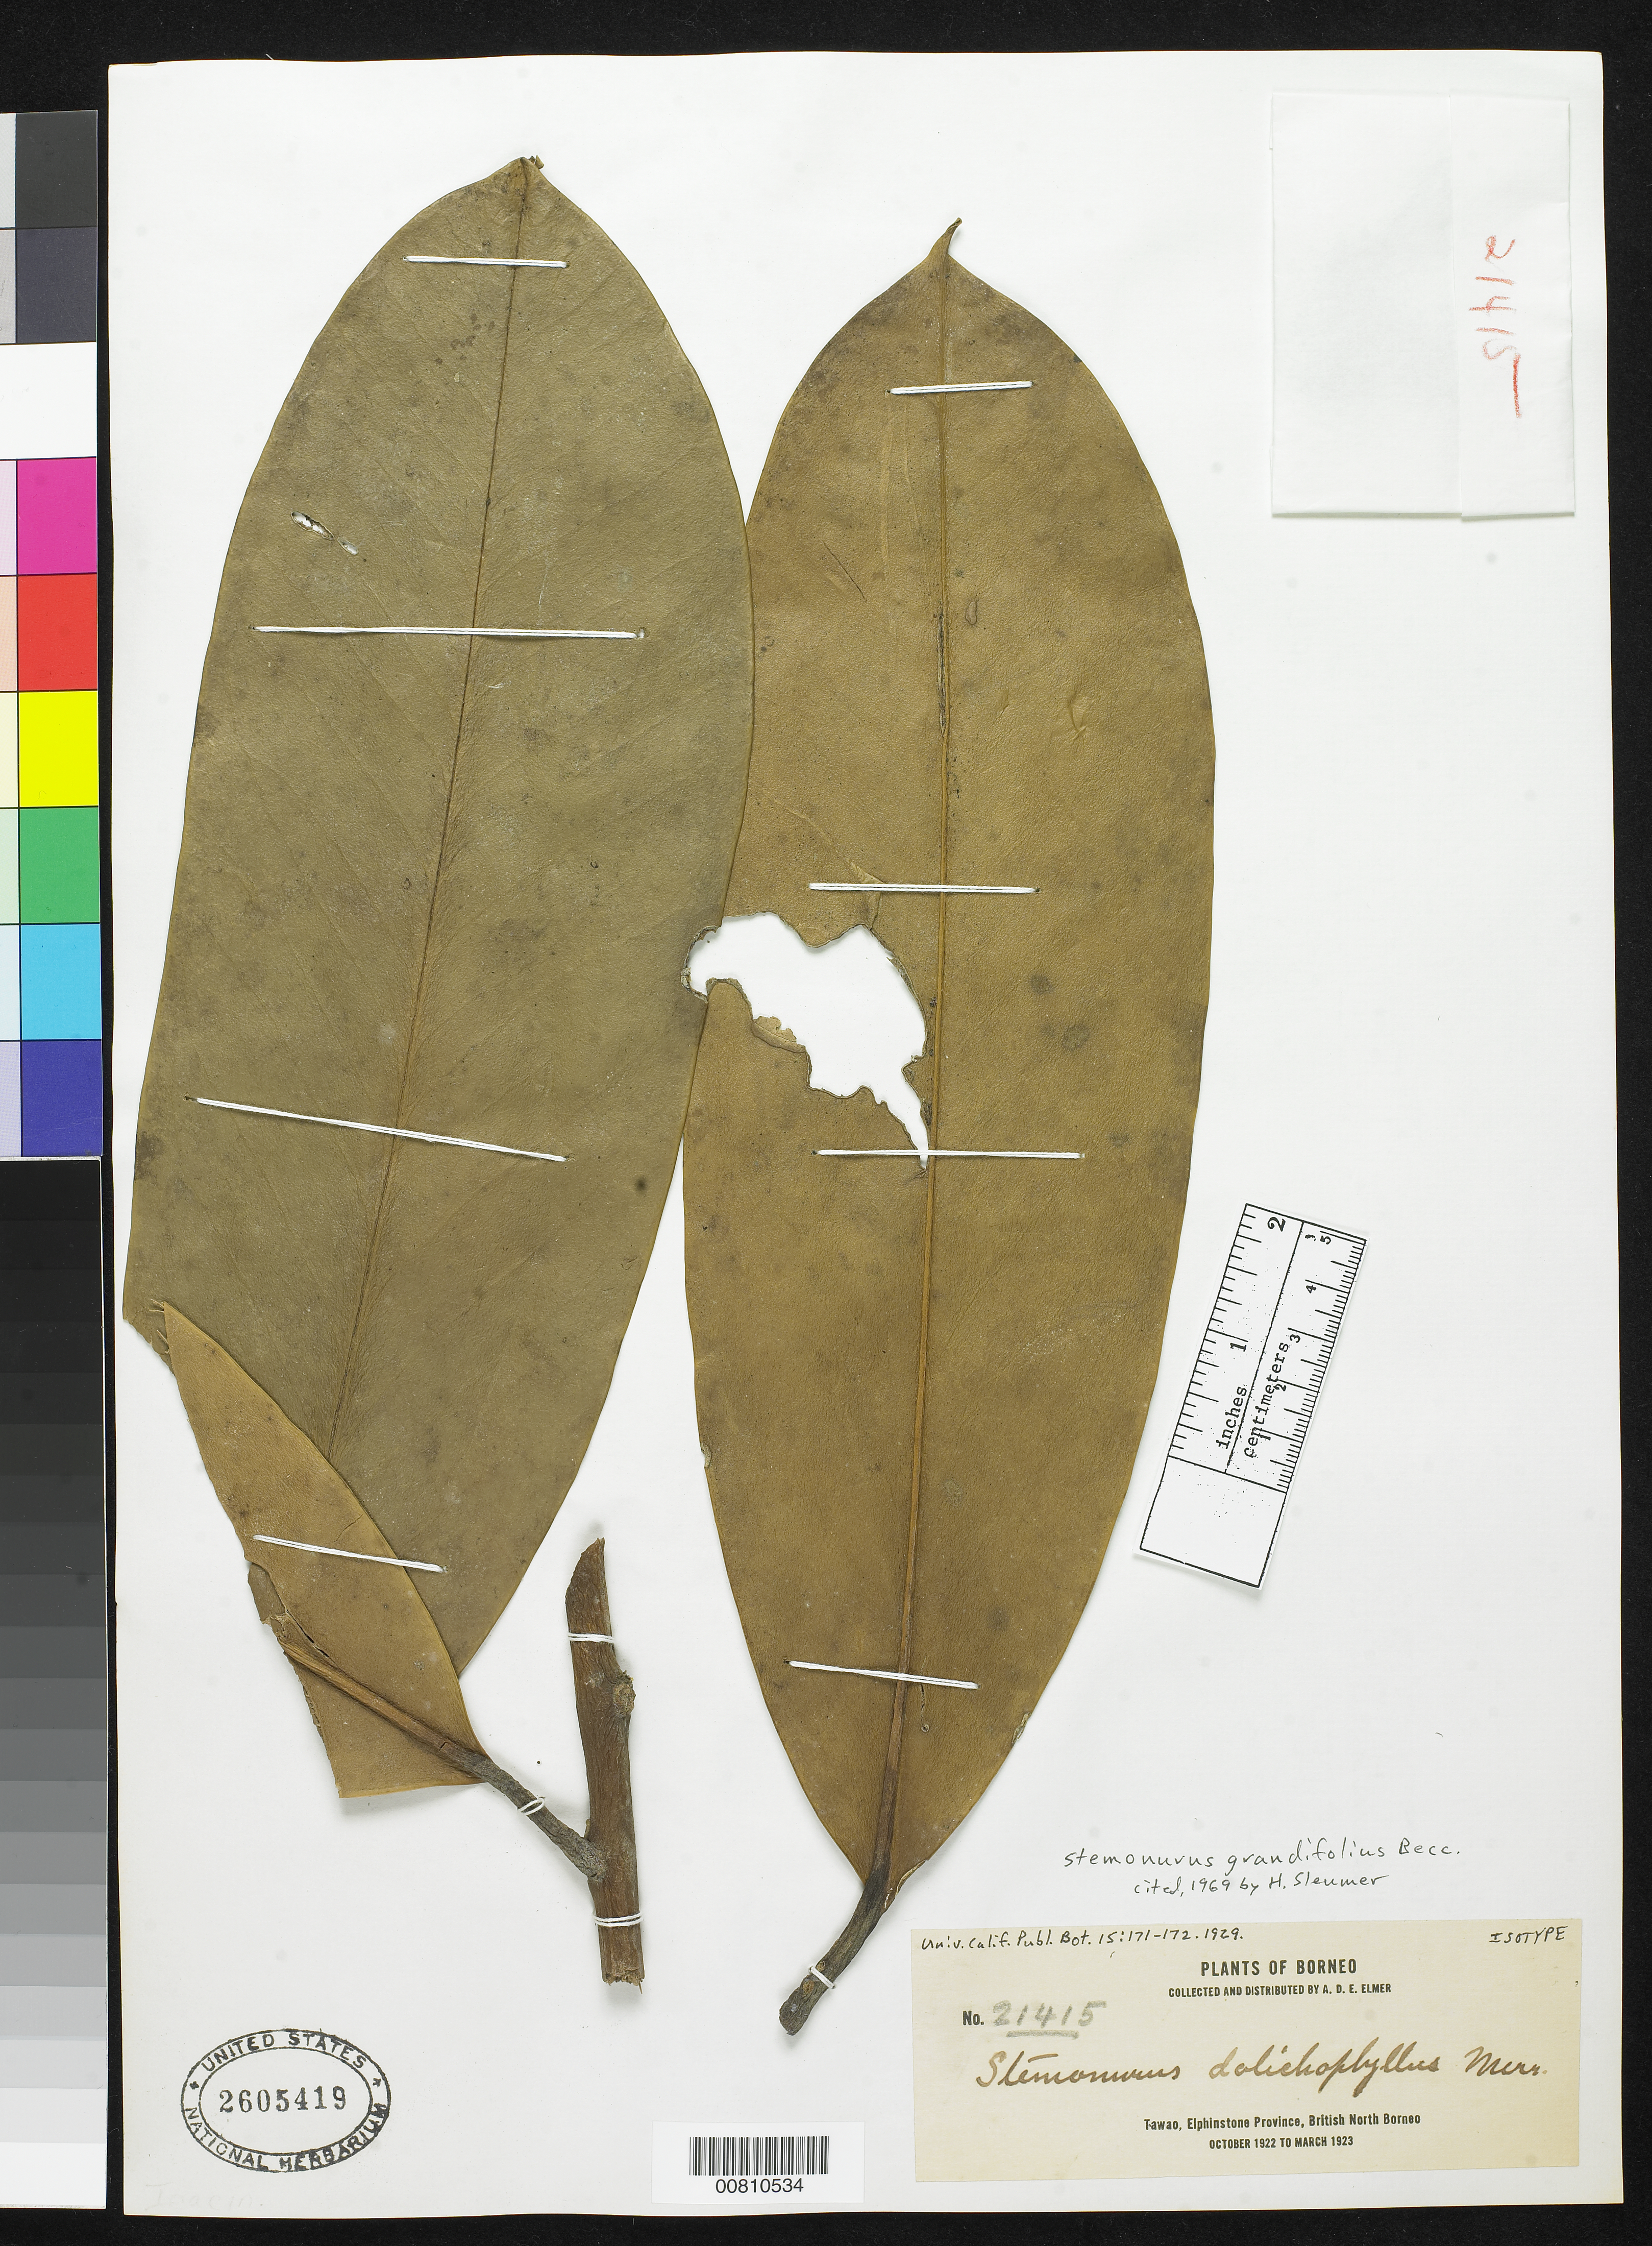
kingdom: Plantae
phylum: Tracheophyta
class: Magnoliopsida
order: Cardiopteridales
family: Stemonuraceae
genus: Stemonurus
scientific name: Stemonurus dolichophyllus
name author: Merr.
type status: Isotype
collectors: A. D. E. Elmer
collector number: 21415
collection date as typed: Oct 1922 to -- Mar 1923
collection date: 1922-10/1923-03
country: Malaysia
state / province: Sabah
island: Borneo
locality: Tawao, Elphinstone Province, British North Borneo.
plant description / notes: Cited 1969 by Sleumer.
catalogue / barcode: US 2605419